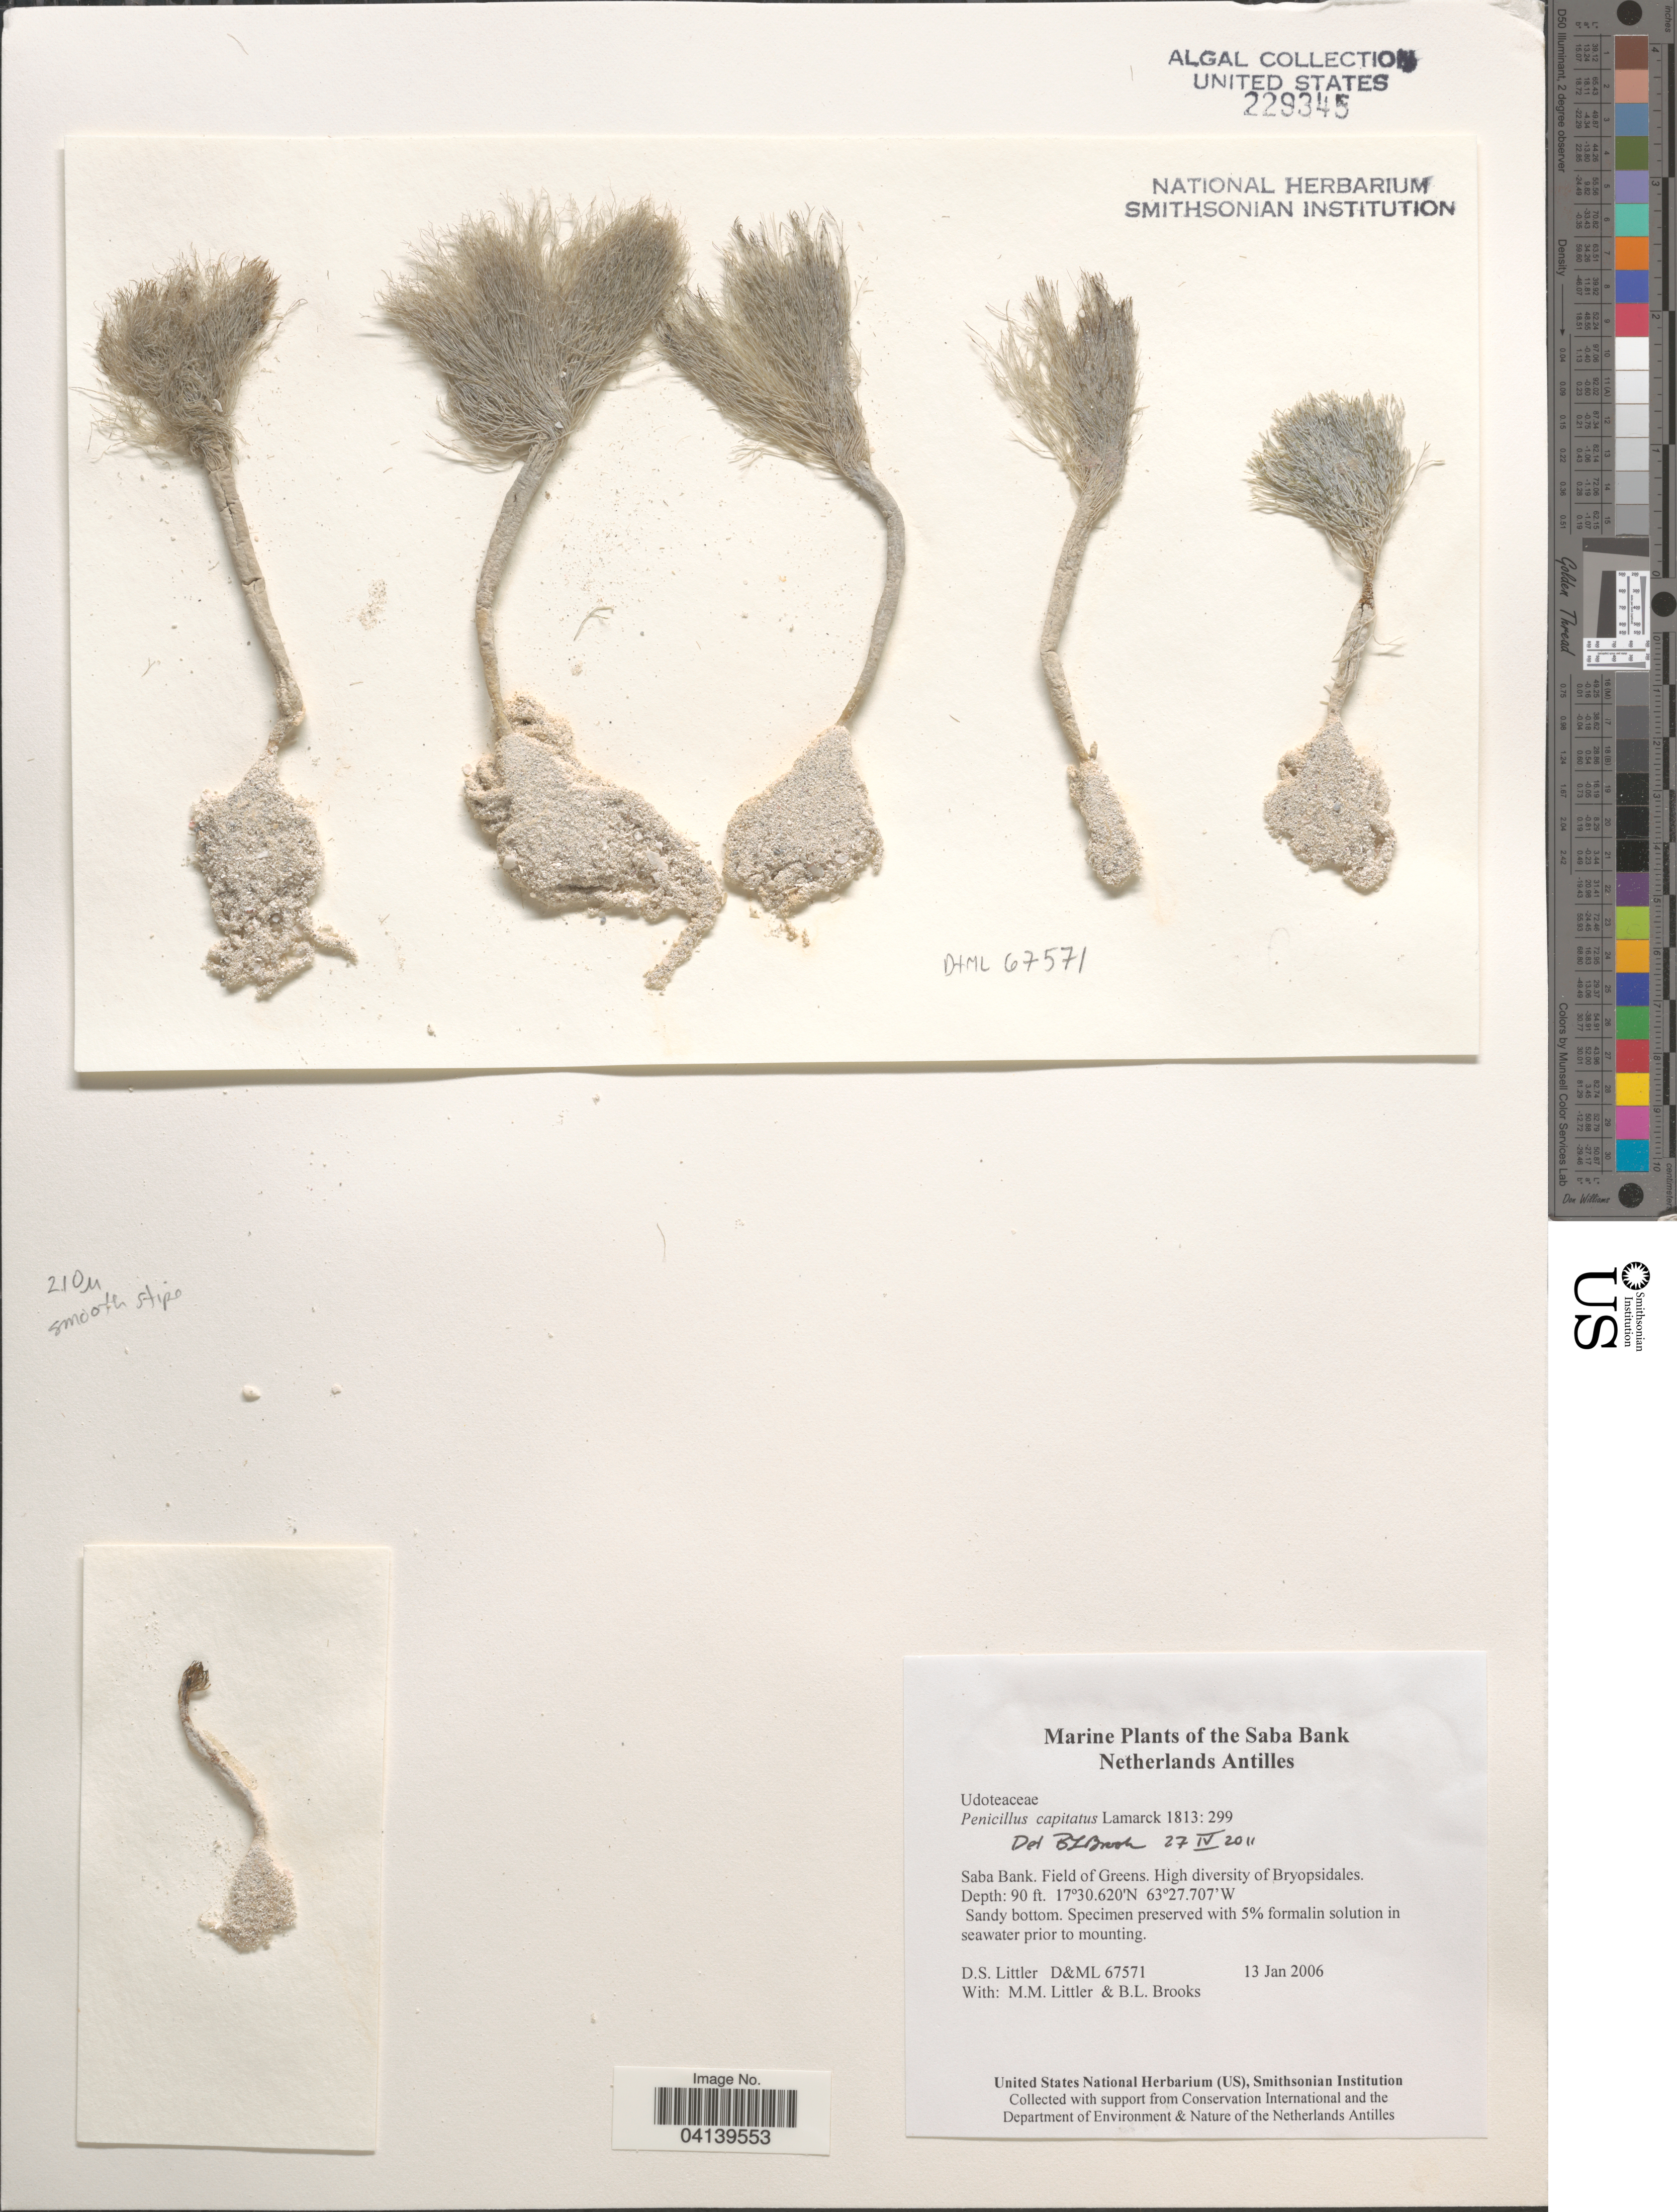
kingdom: Plantae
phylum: Chlorophyta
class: Ulvophyceae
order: Bryopsidales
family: Udoteaceae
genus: Penicillus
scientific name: Penicillus capitatus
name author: Lam.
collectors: D. S. Littler & B. Brooks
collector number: D&ML67571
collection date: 2006-01-13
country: Netherlands Antilles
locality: Saba Bank. Field of Greens.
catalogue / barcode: US 229345